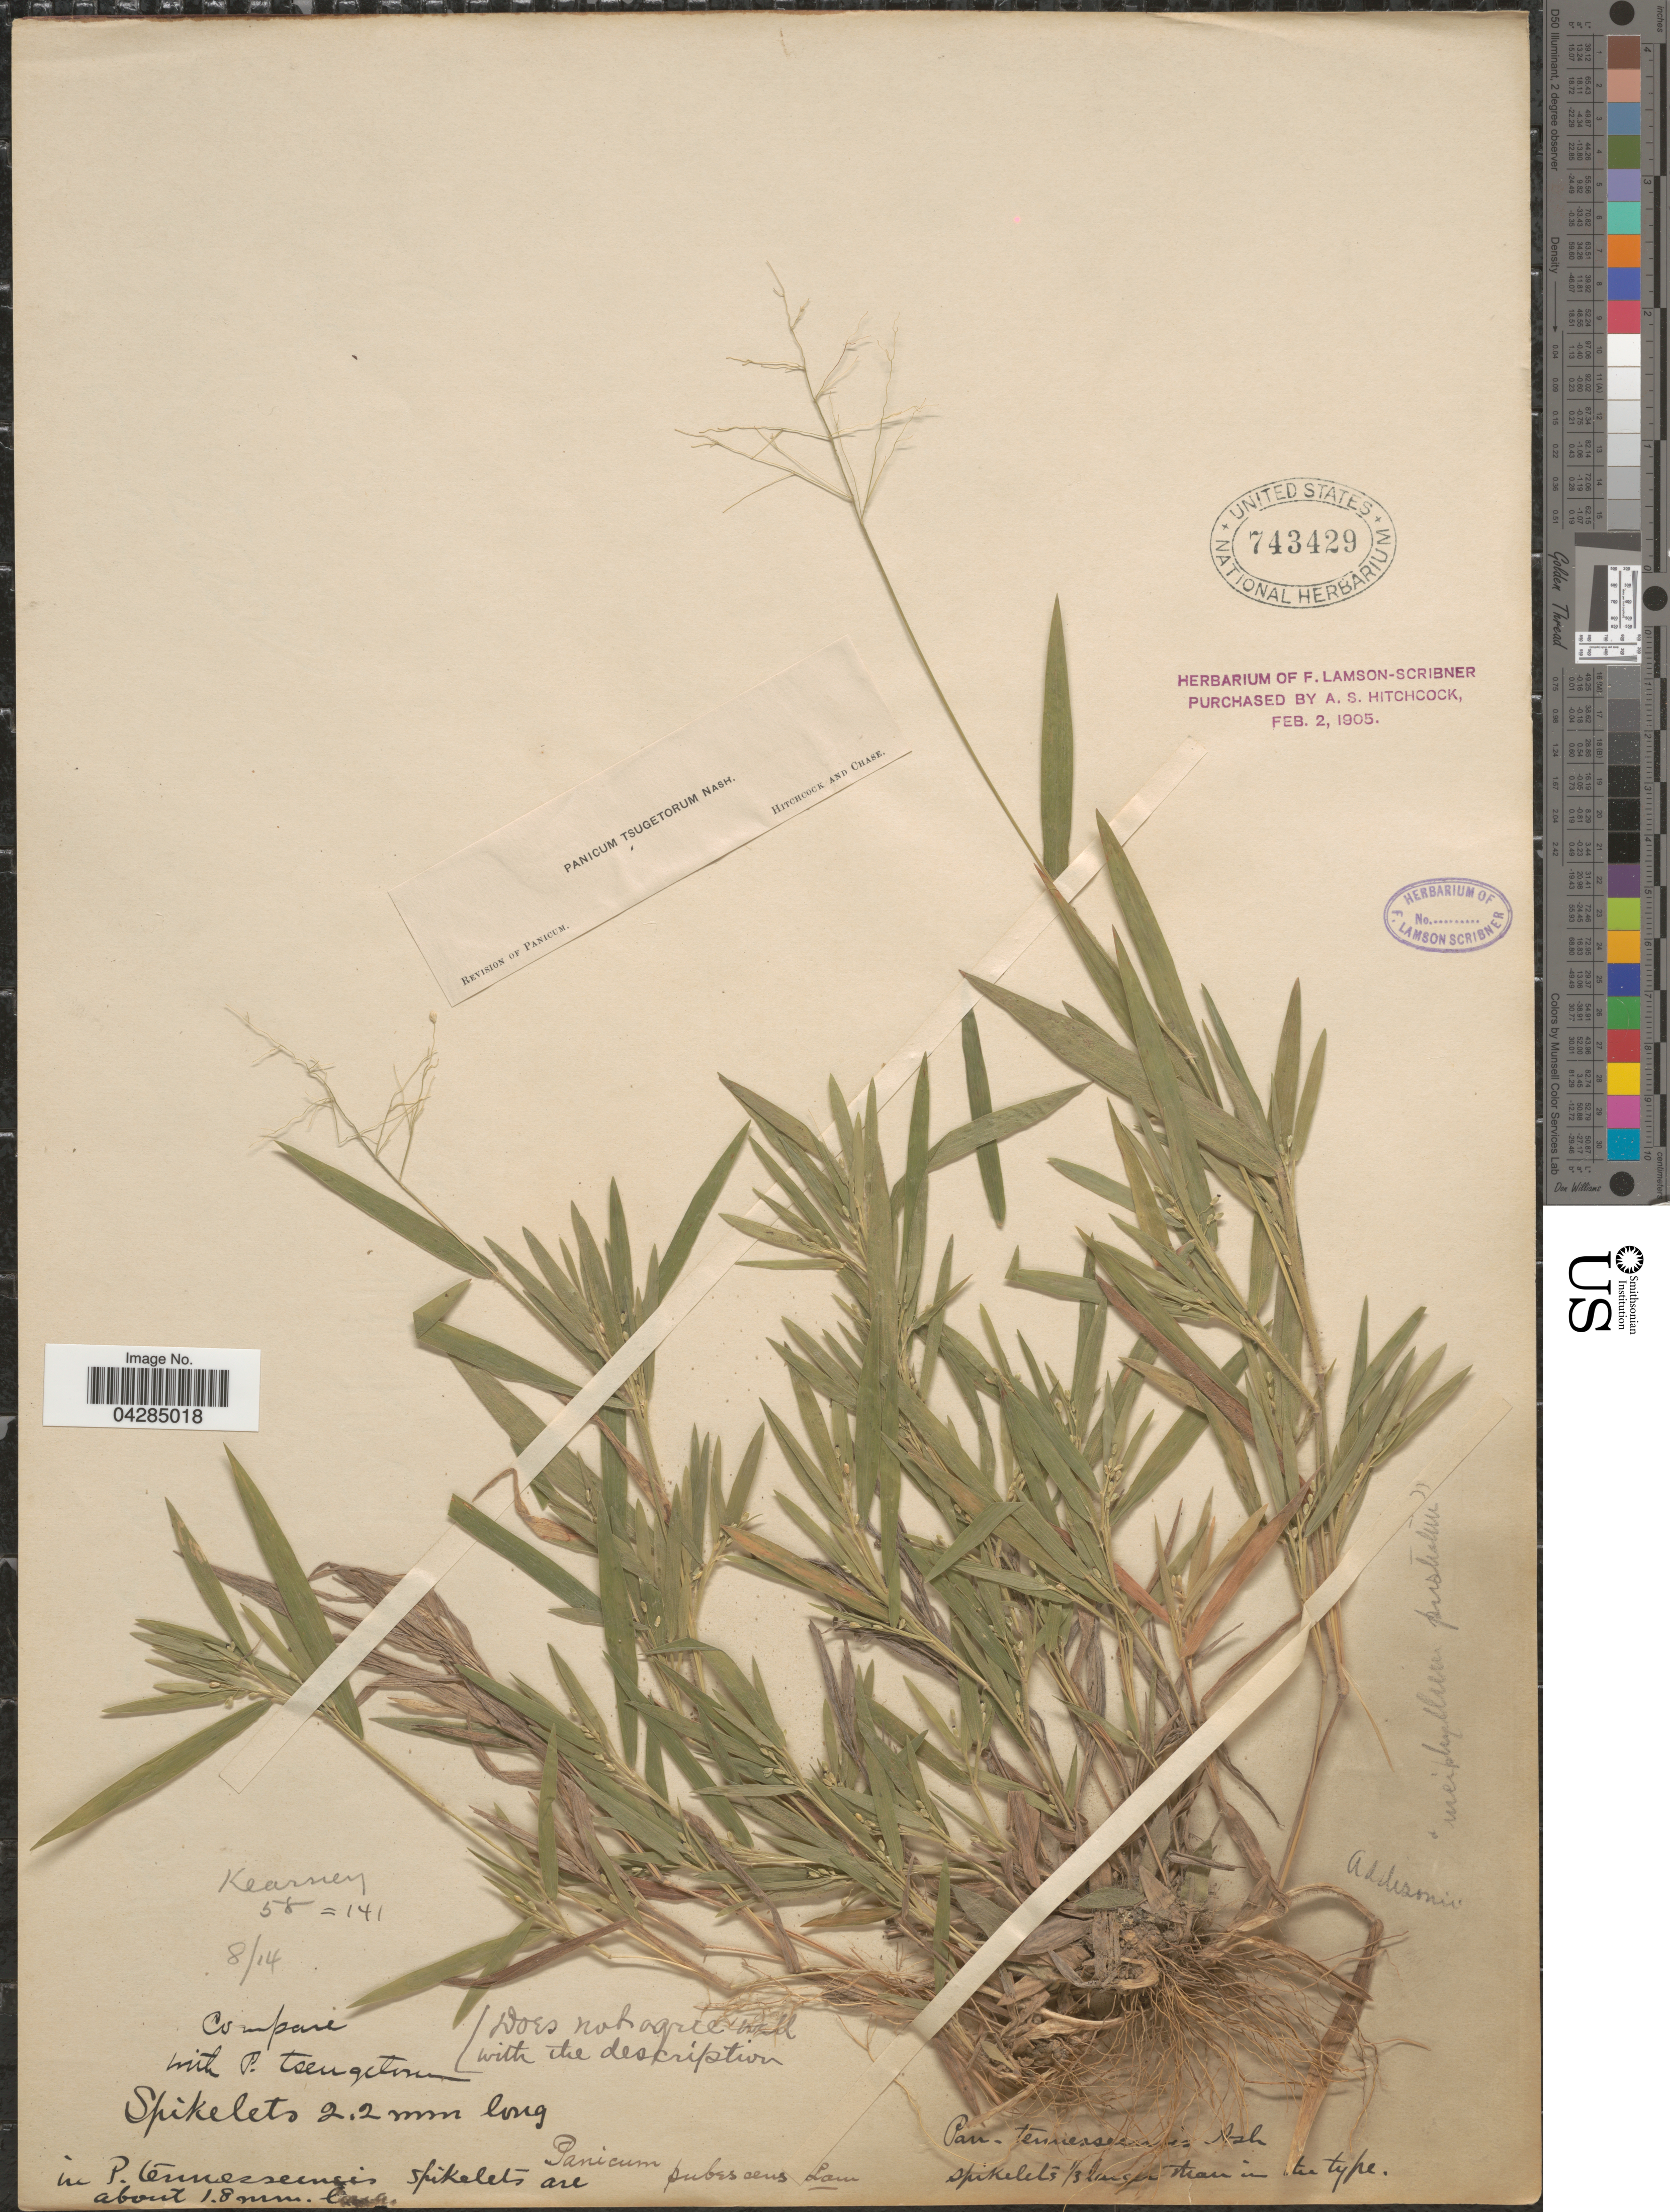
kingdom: Plantae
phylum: Tracheophyta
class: Liliopsida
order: Poales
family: Poaceae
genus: Dichanthelium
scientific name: Dichanthelium portoricense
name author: (Desv. ex Ham.) B.F. Hansen & Wunderlin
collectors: Kearney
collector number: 58/141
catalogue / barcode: US 743429